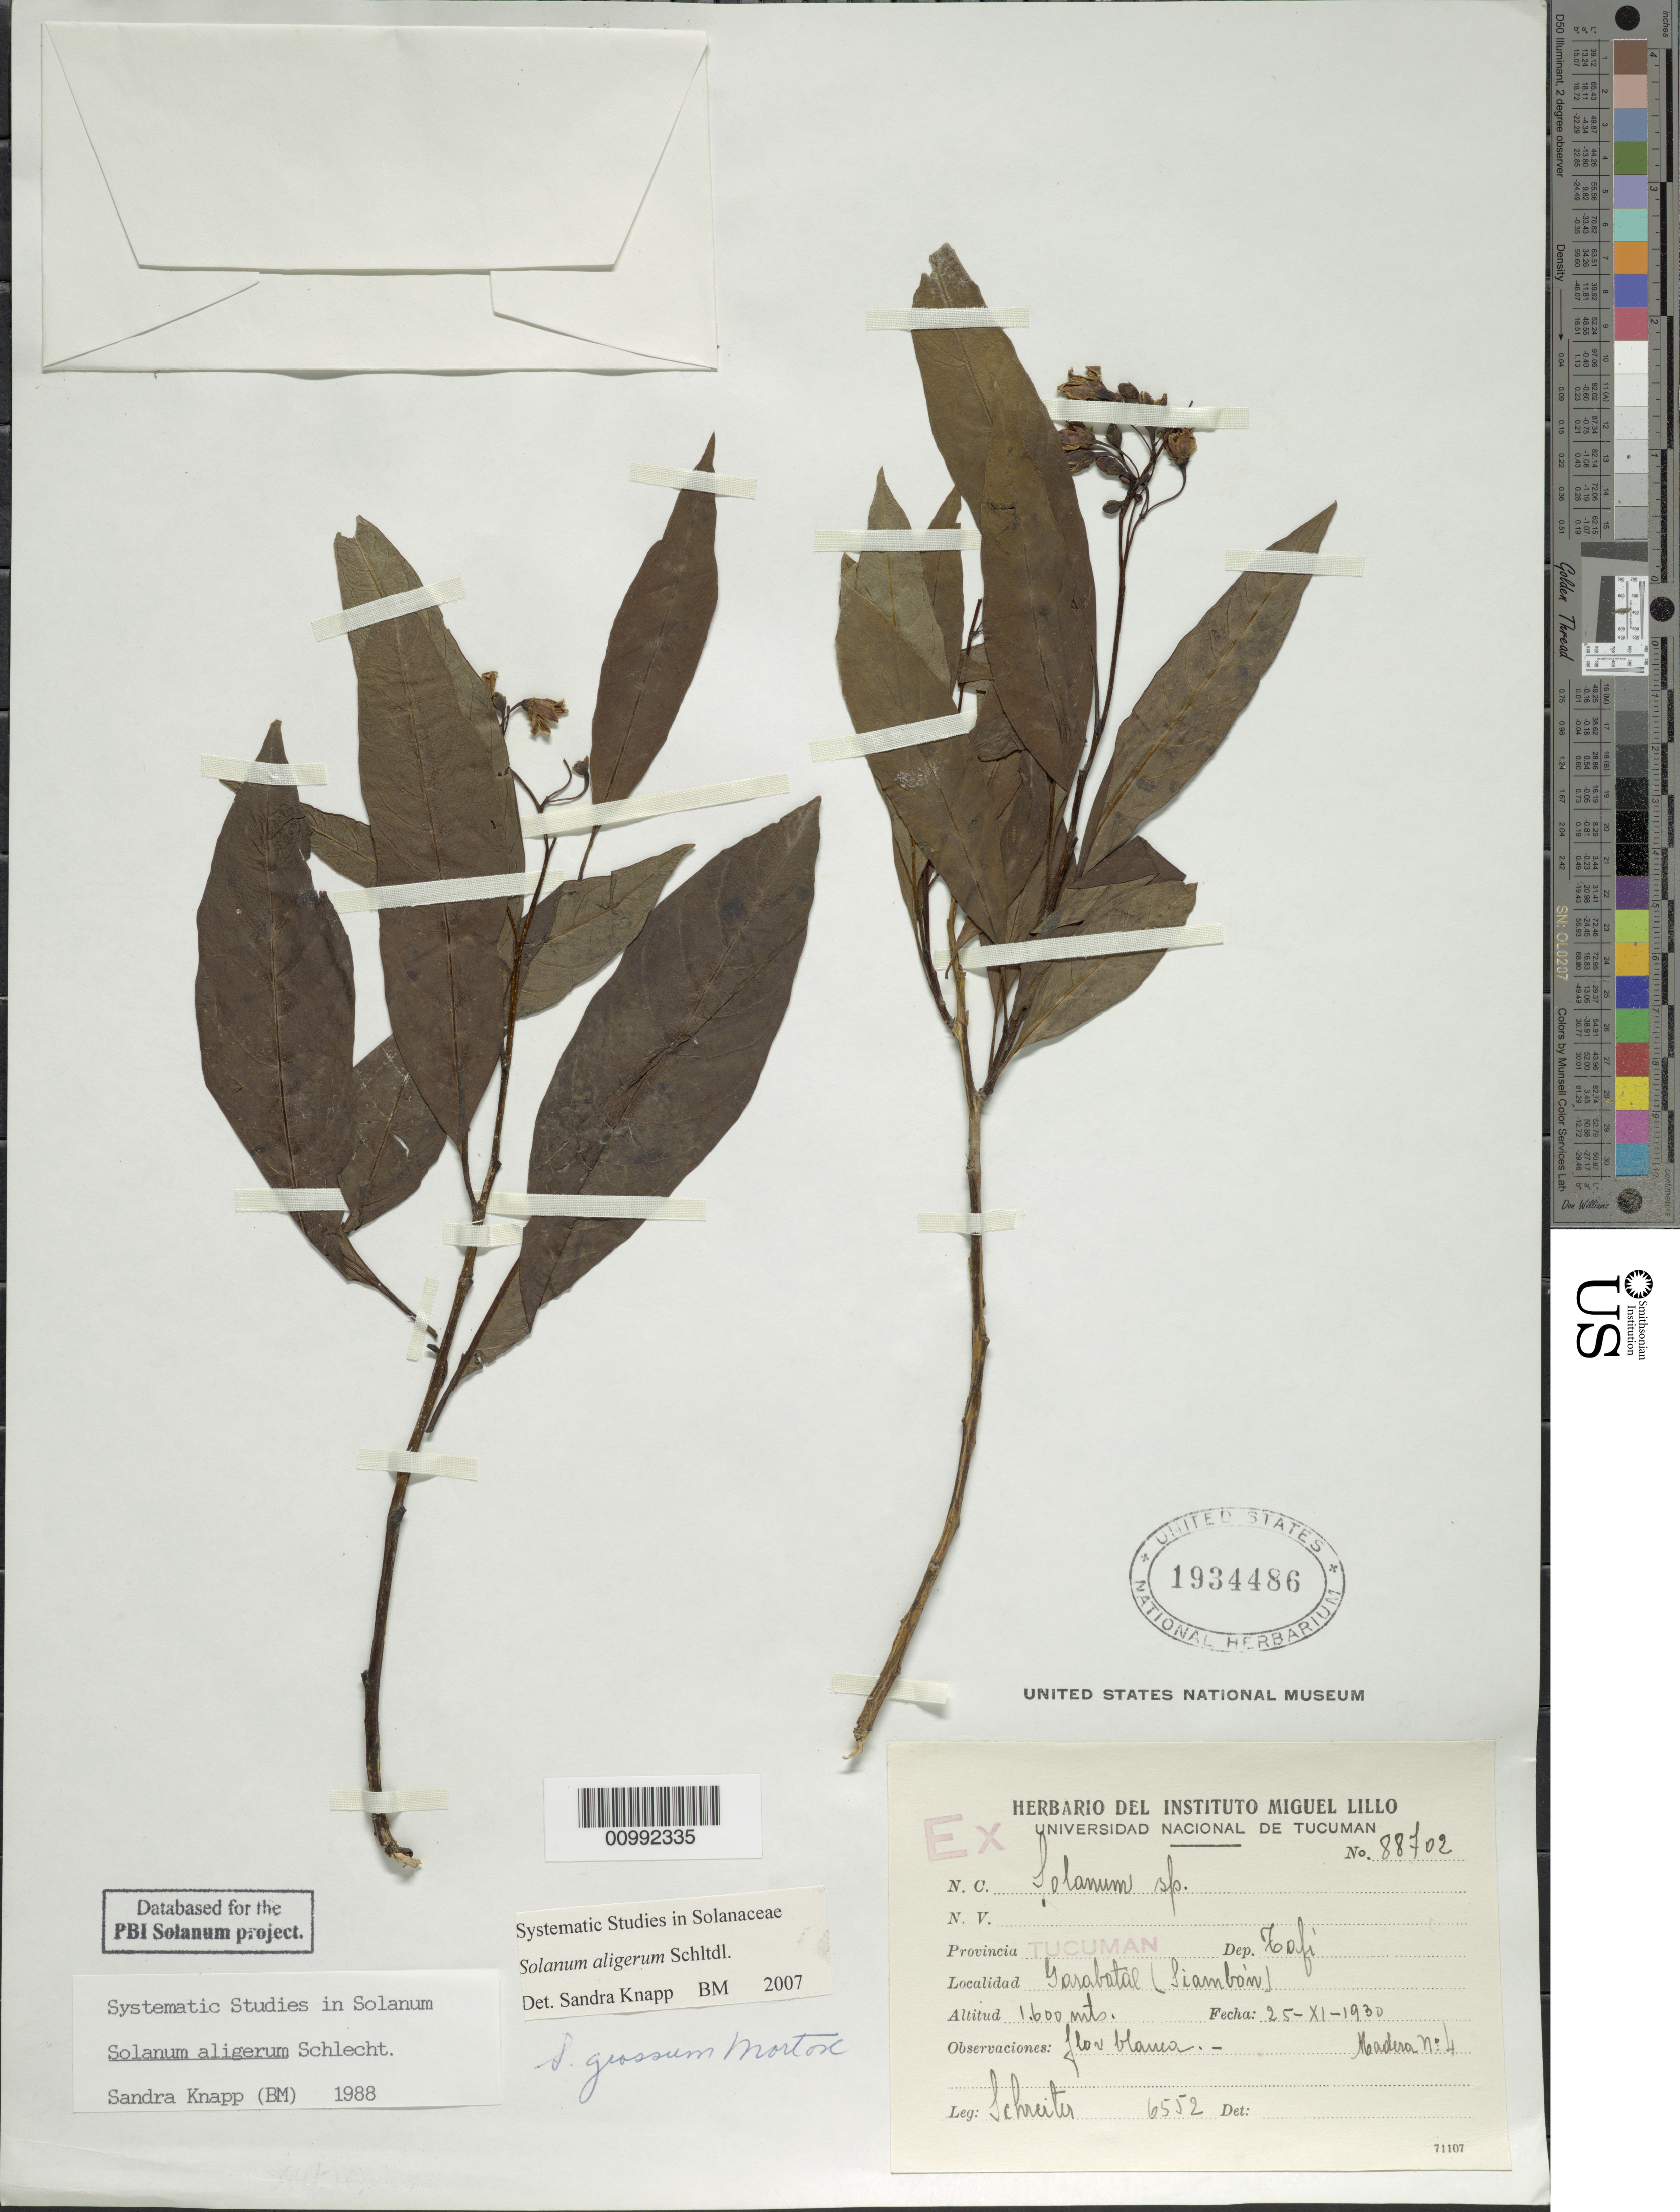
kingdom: Plantae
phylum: Tracheophyta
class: Magnoliopsida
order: Solanales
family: Solanaceae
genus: Solanum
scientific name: Solanum aligerum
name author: Schltdl.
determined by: Knapp, S. D.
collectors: R. Schreiter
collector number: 6552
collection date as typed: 25 Nov 1930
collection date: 1930-11-25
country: Argentina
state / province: Tucumán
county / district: Tafí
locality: Siambón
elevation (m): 1600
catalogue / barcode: US 1934486